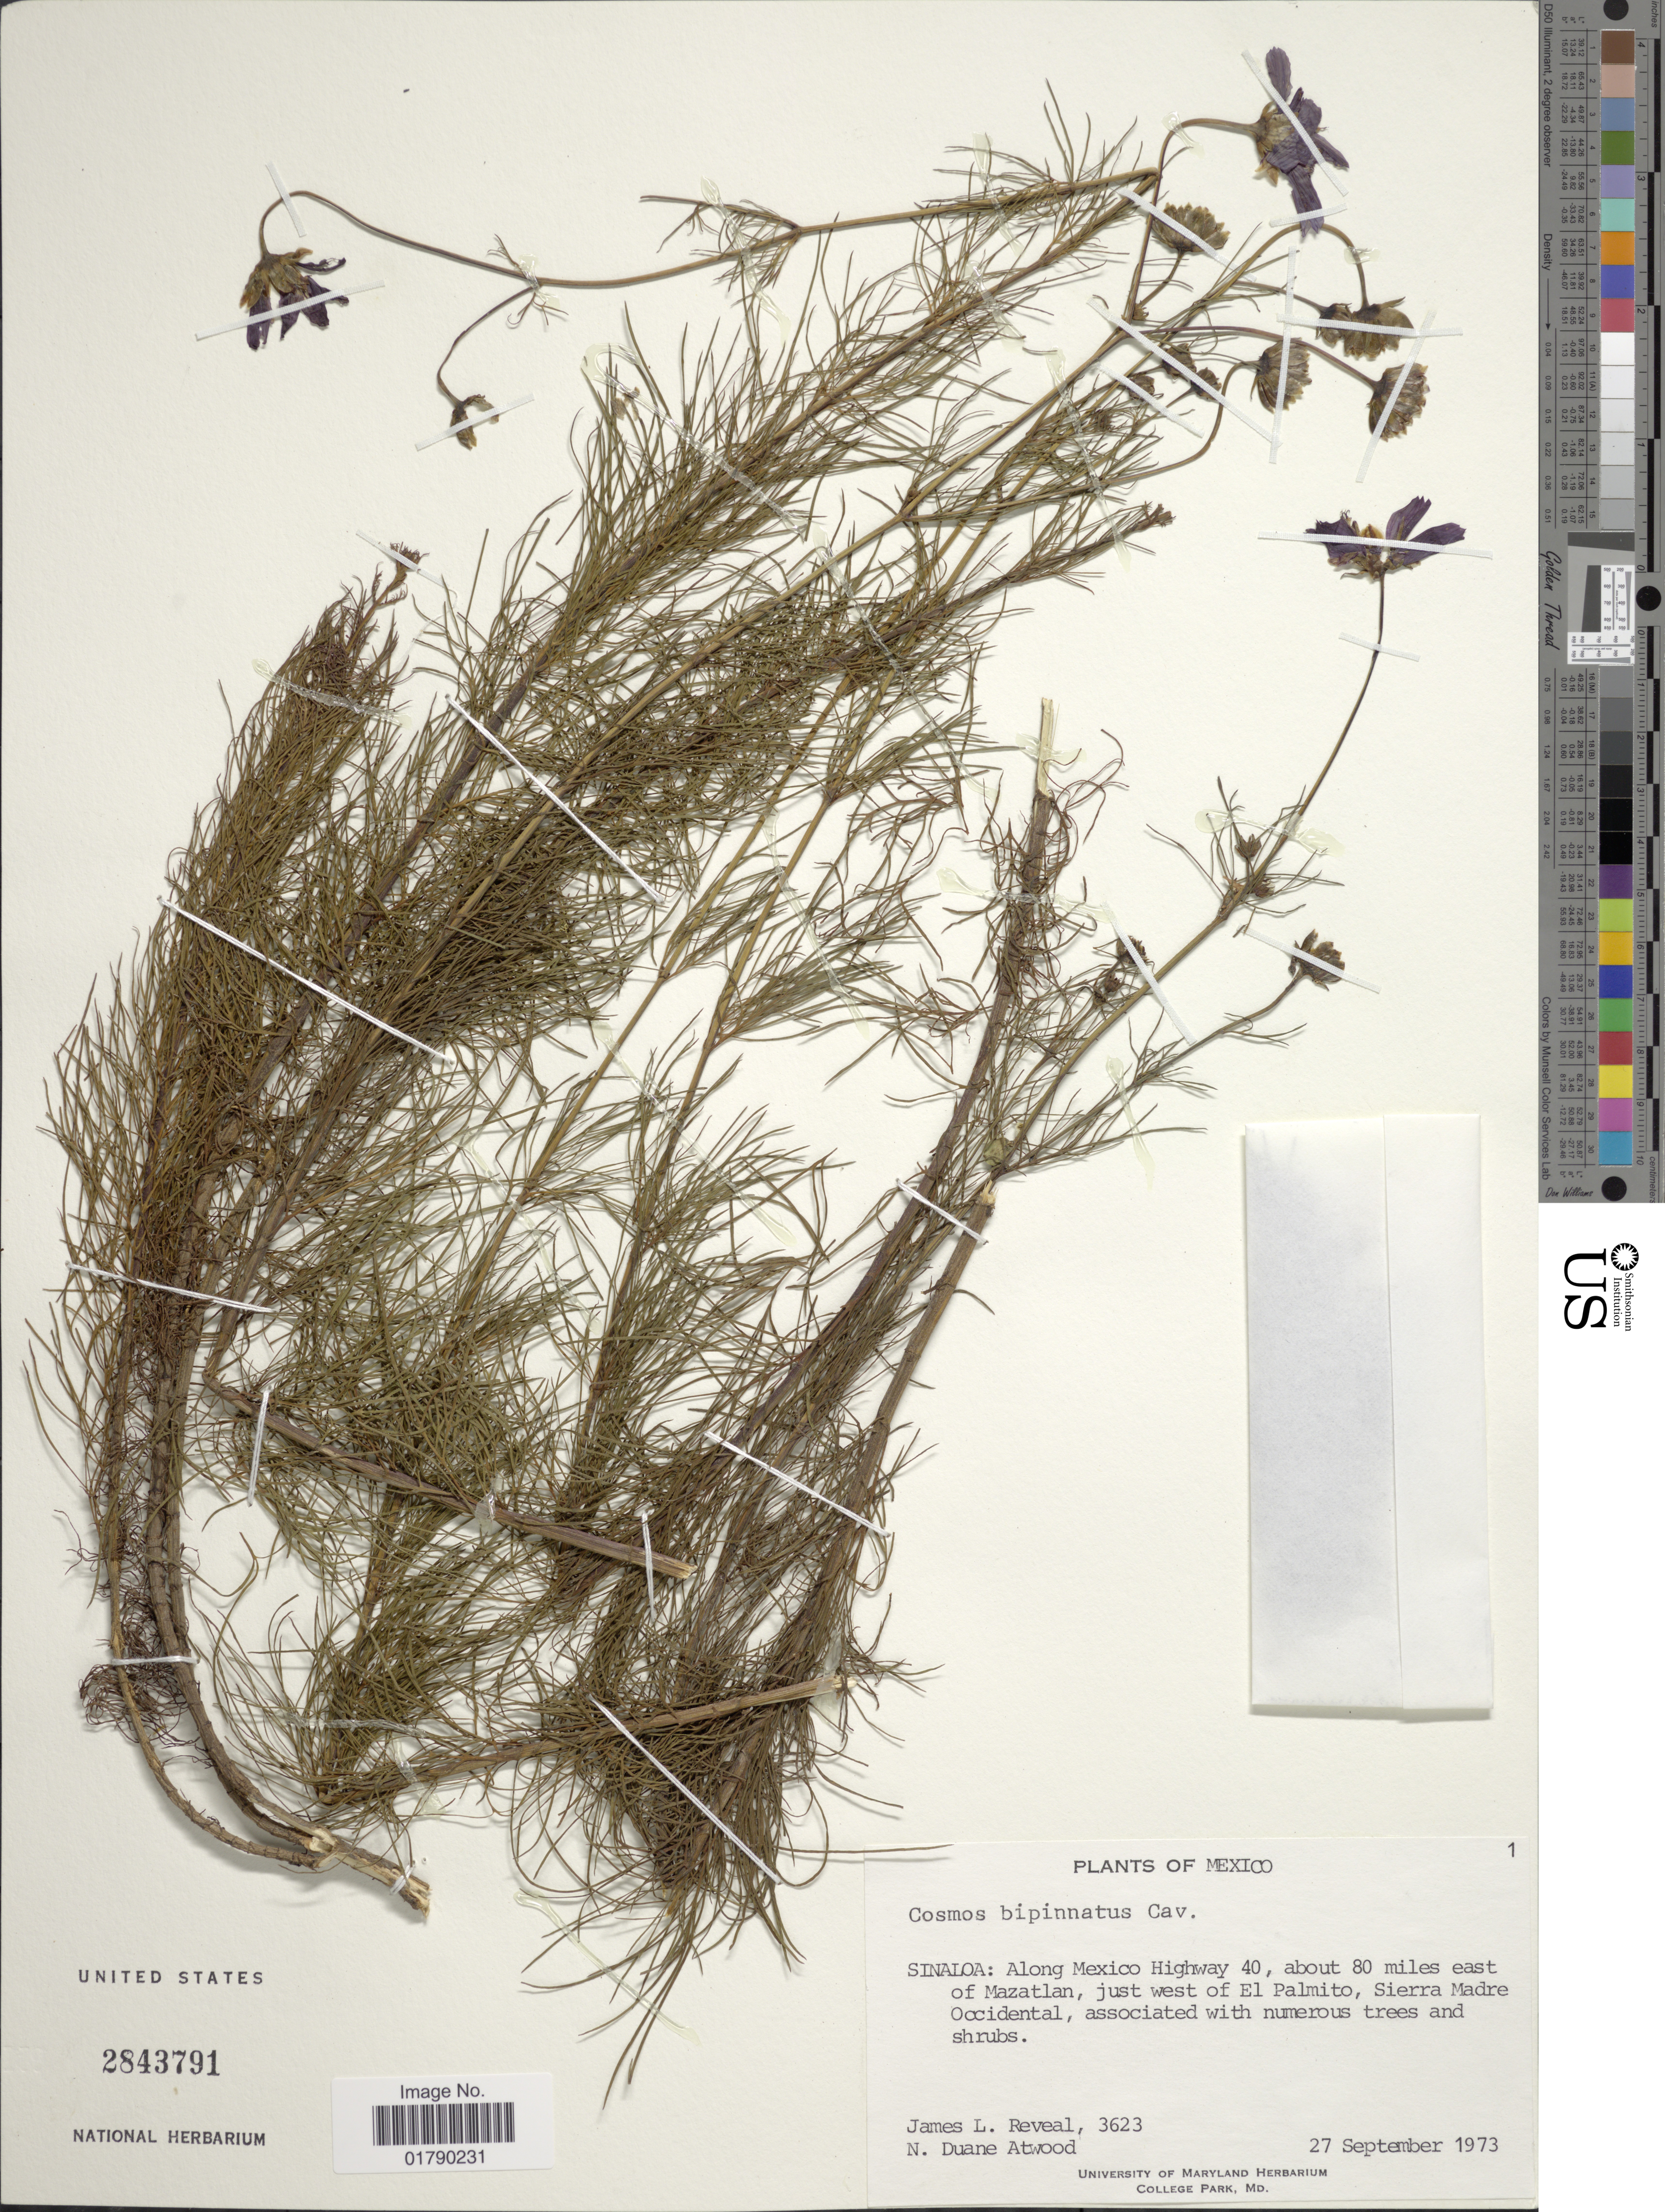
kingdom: Plantae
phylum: Tracheophyta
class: Magnoliopsida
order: Asterales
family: Asteraceae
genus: Cosmos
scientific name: Cosmos bipinnatus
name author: Cav.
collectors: J. L. Reveal & N. Atwood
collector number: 3623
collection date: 1973-09-27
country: Mexico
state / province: Sinaloa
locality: Along Mexico Highway 40, about 80 miles east of Mazatlan, just west of El Palmito, Sierra Madre Occidental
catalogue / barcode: US 2743791